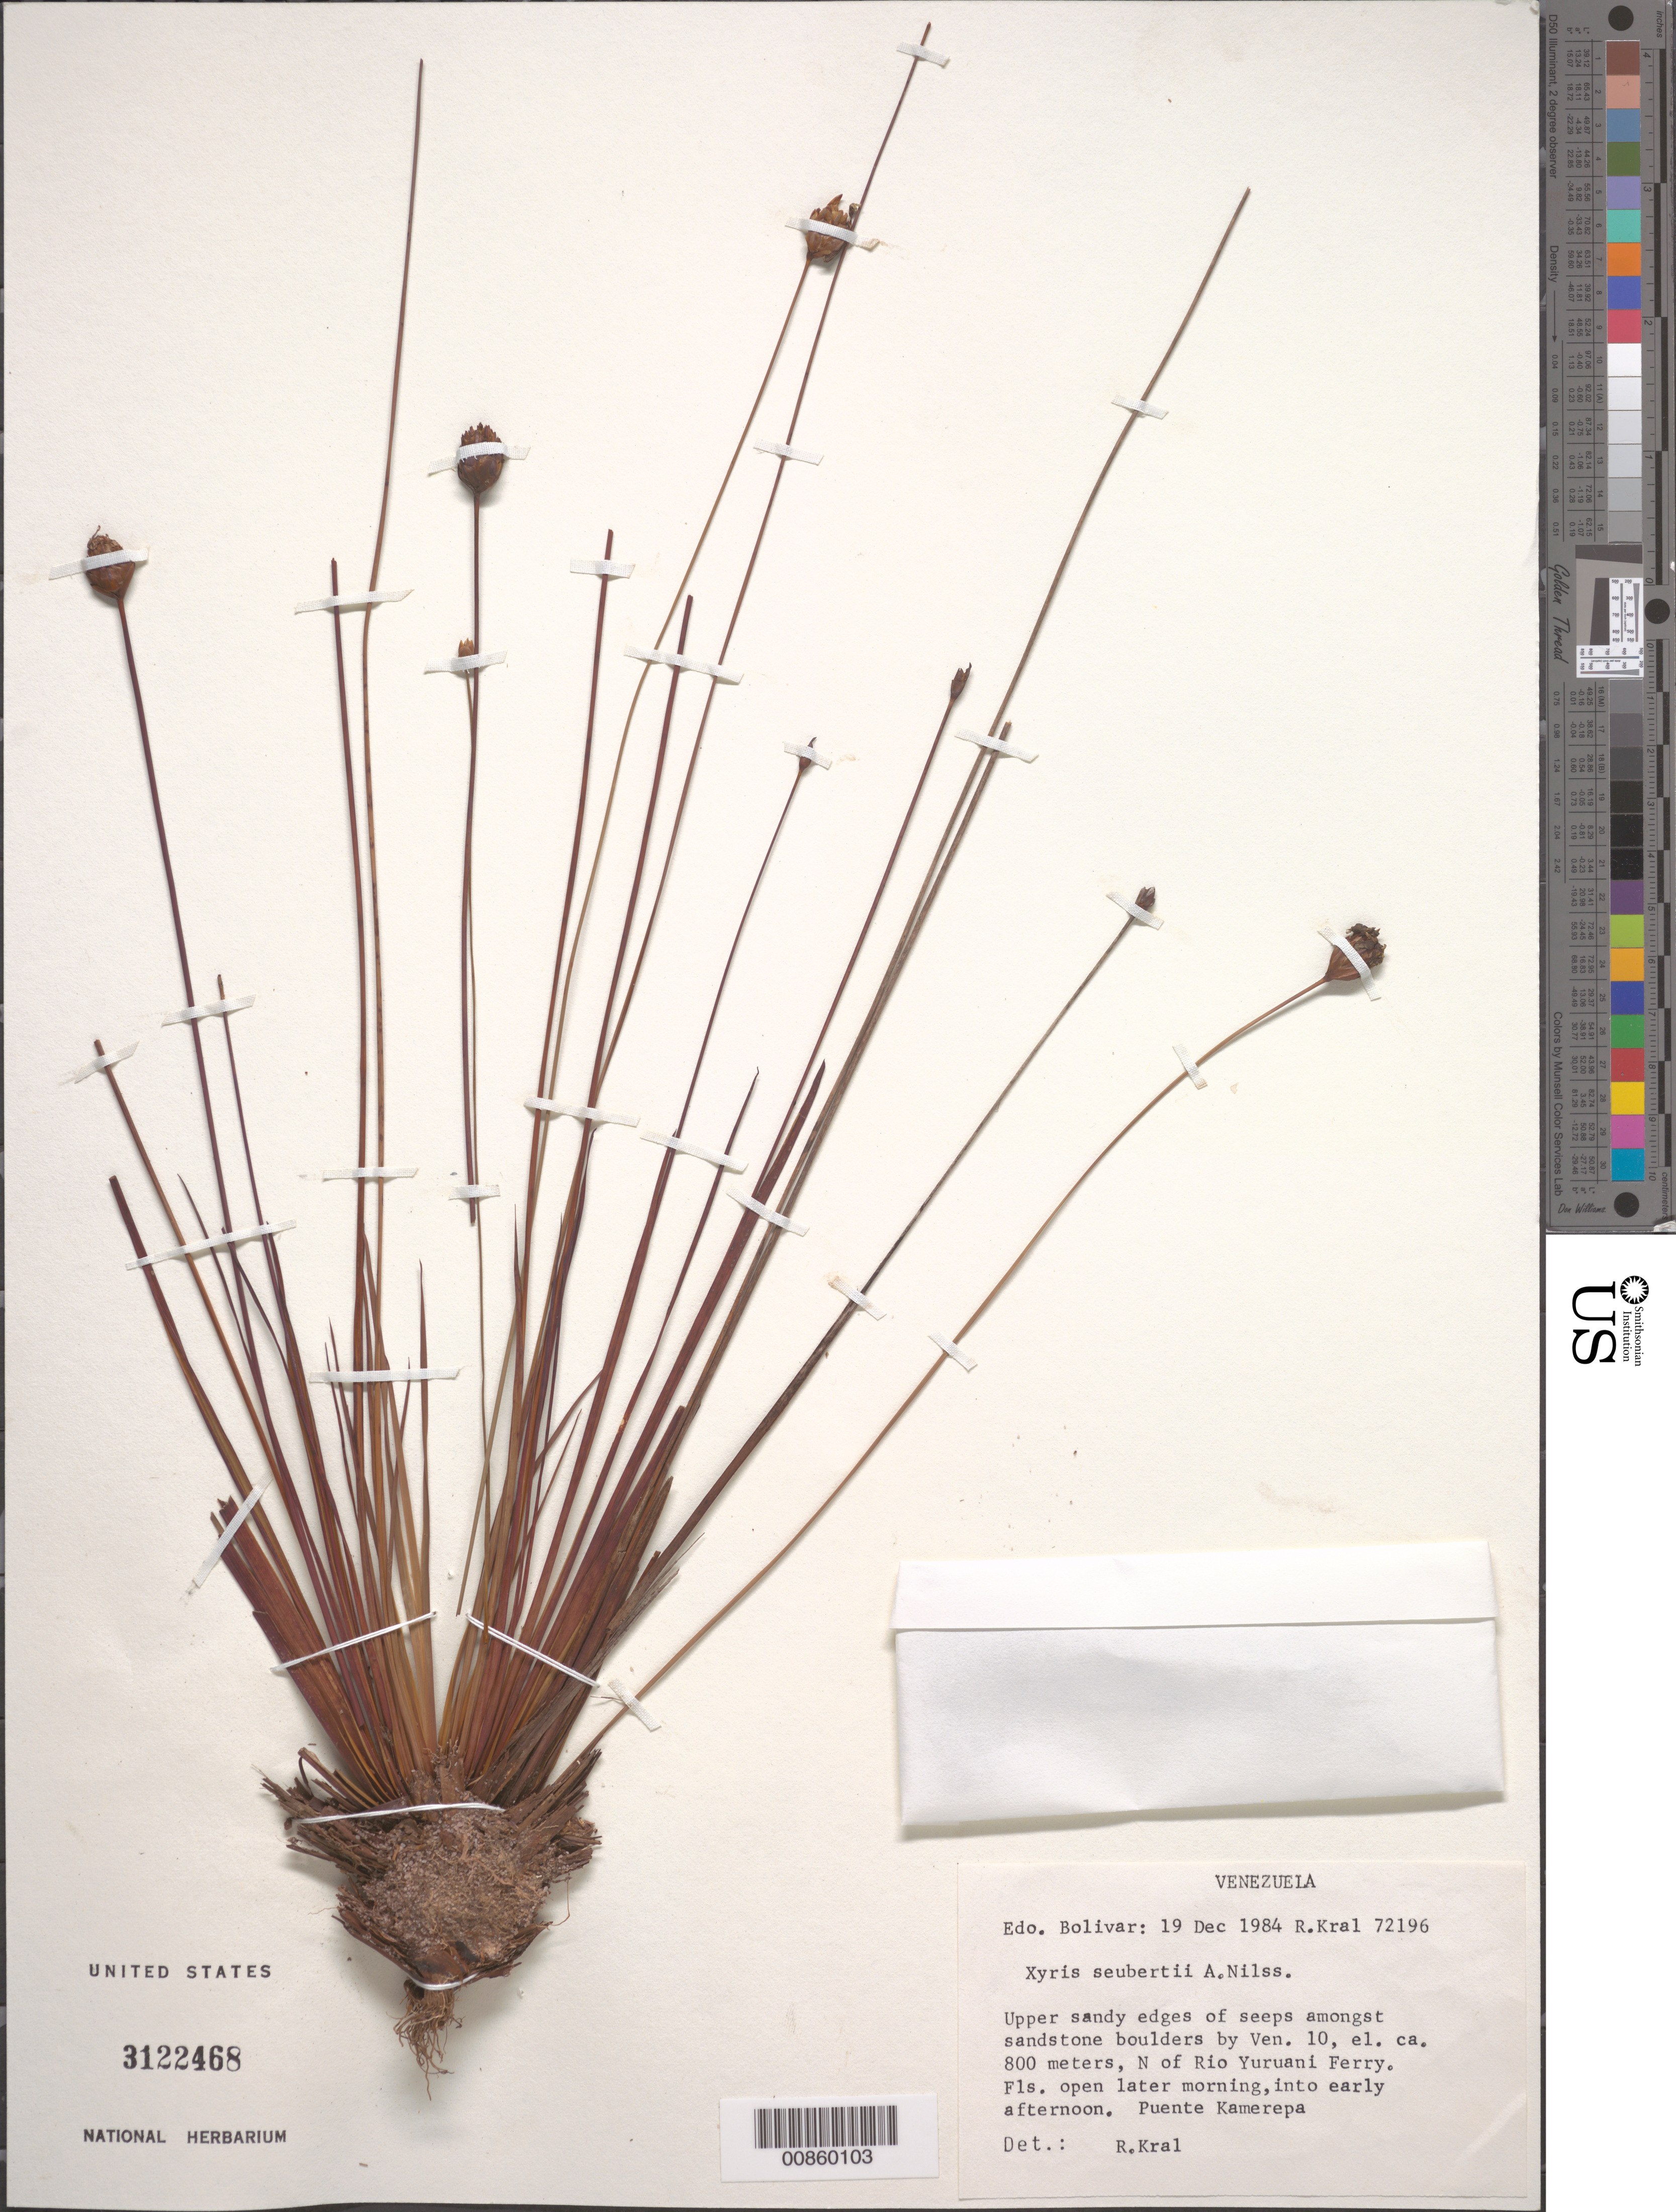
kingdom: Plantae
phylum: Tracheophyta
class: Liliopsida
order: Poales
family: Xyridaceae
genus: Xyris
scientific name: Xyris seubertii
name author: L.A. Nilsson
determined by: Kral, Robert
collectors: R. Kral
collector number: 72196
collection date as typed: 19-Dec-84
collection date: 1984-12-19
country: Venezuela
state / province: Bolívar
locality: Ven. 10, N of Río Yuruani ferry; Puente Kumerepa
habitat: Upper sandy edges of seeps amongst sandstone boulders.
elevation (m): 800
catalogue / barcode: US 3122468